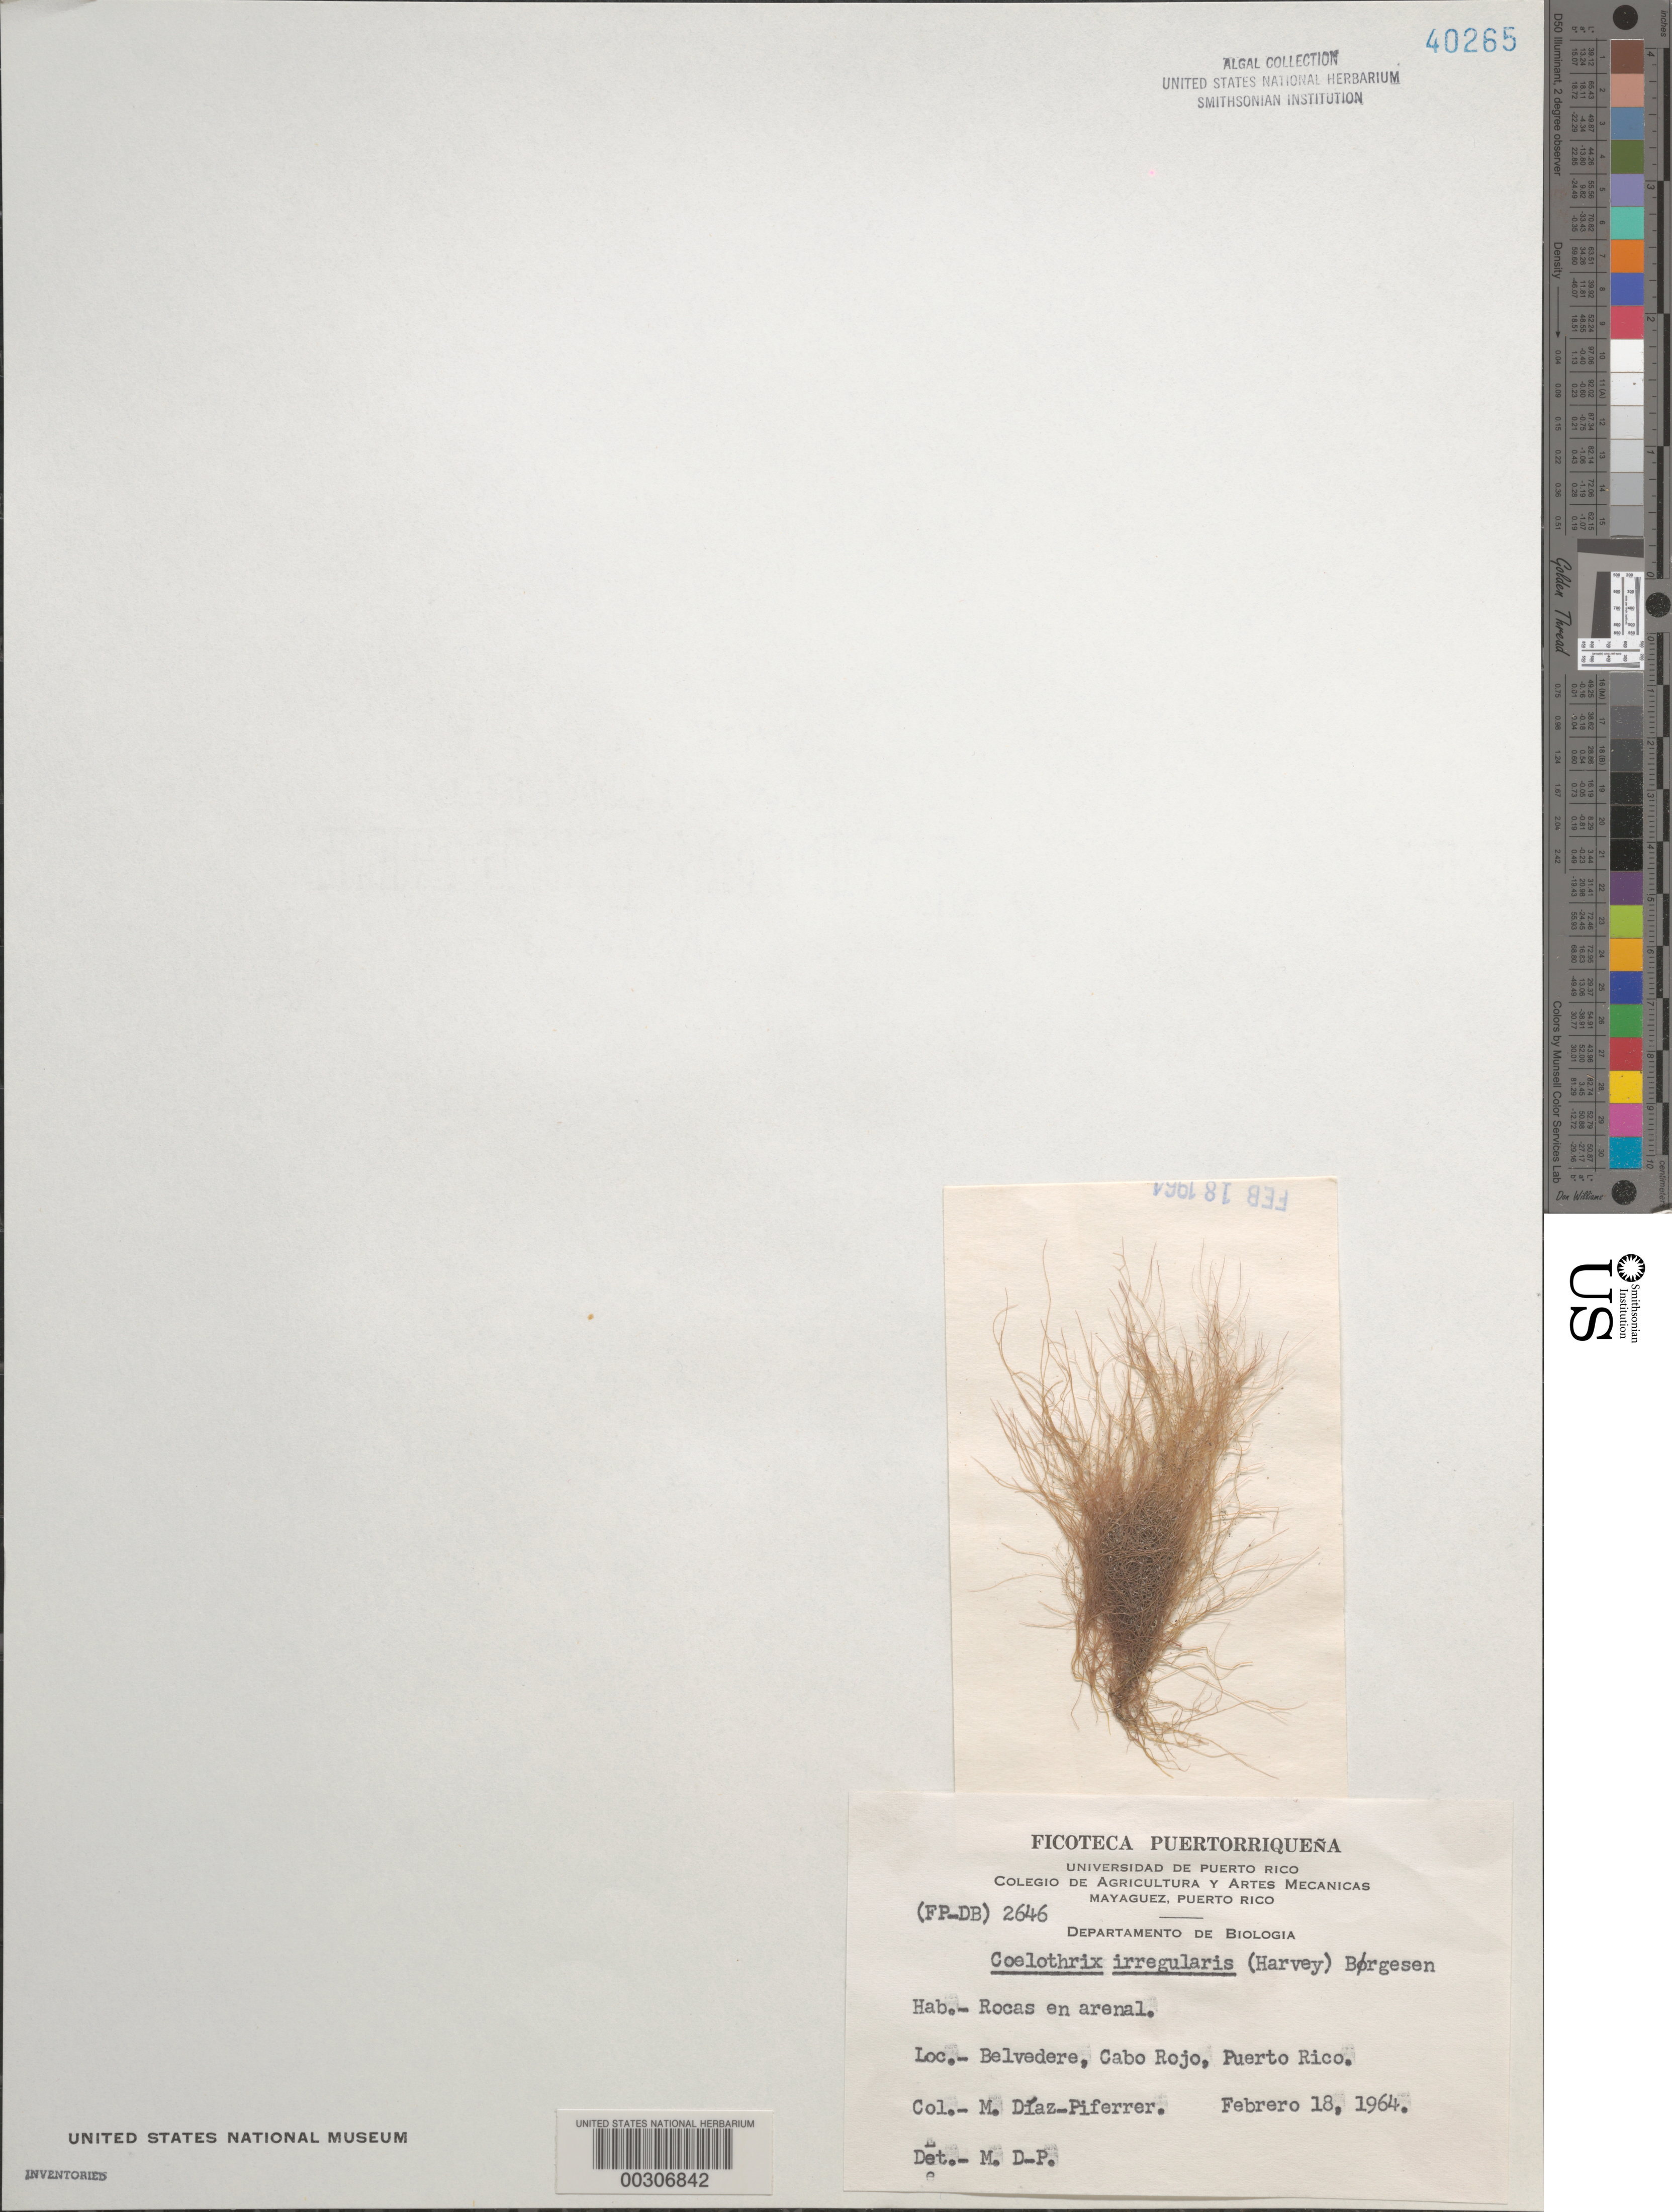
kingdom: Plantae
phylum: Rhodophyta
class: Florideophyceae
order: Rhodymeniales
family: Champiaceae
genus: Coelothrix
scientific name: Coelothrix irregularis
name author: (Harv.) Børgesen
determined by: Diaz-Piferrer, M.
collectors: M. Diaz-Piferrer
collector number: (FP-DB) 2646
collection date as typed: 18 Feb 1964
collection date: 1964-02-18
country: Puerto Rico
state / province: Cabo Rojo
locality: Belvedere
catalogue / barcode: US 40265